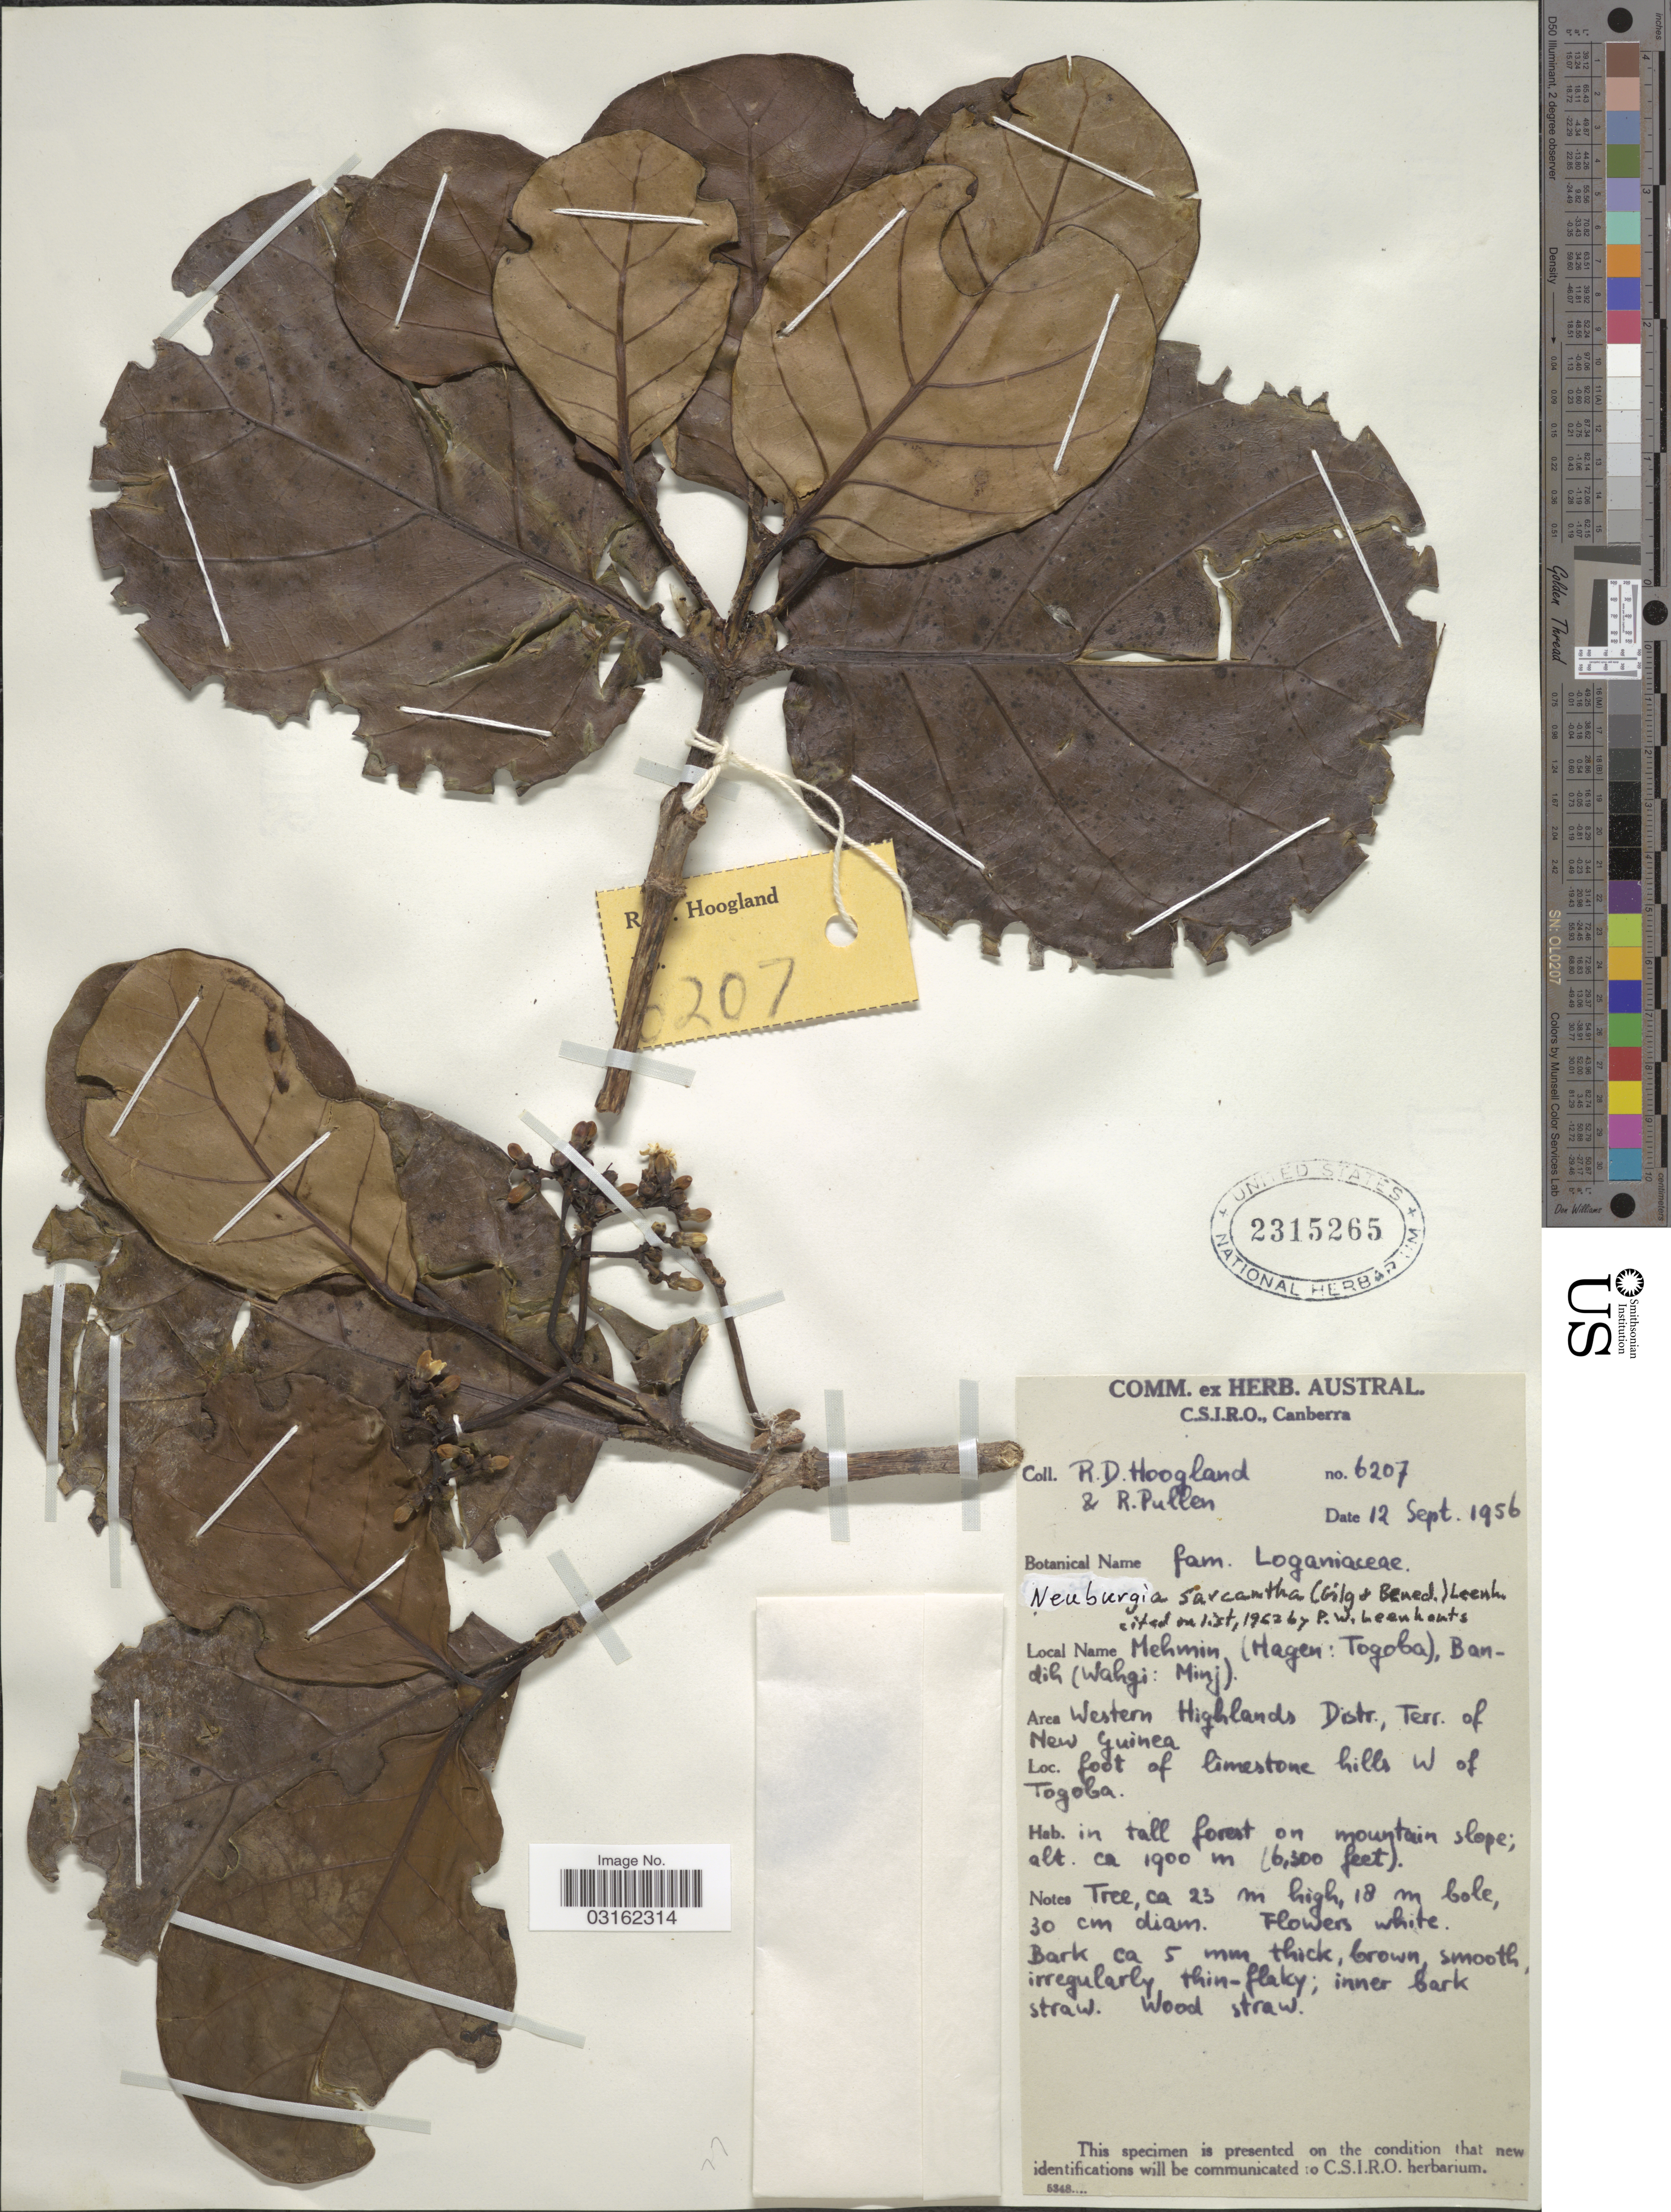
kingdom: Plantae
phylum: Tracheophyta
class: Magnoliopsida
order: Gentianales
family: Loganiaceae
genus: Neuburgia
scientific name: Neuburgia sarcantha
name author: (Gilg & Gilg-Ben.) Leenh.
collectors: R. D. Hoogland & R. Pullen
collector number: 6207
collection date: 1956-09-12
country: Papua New Guinea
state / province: Western Highlands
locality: Area Western Highlands Distr., Terr of New Guinea. Foot of limestone hills W of Togoba.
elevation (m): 1920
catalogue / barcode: US 2315265